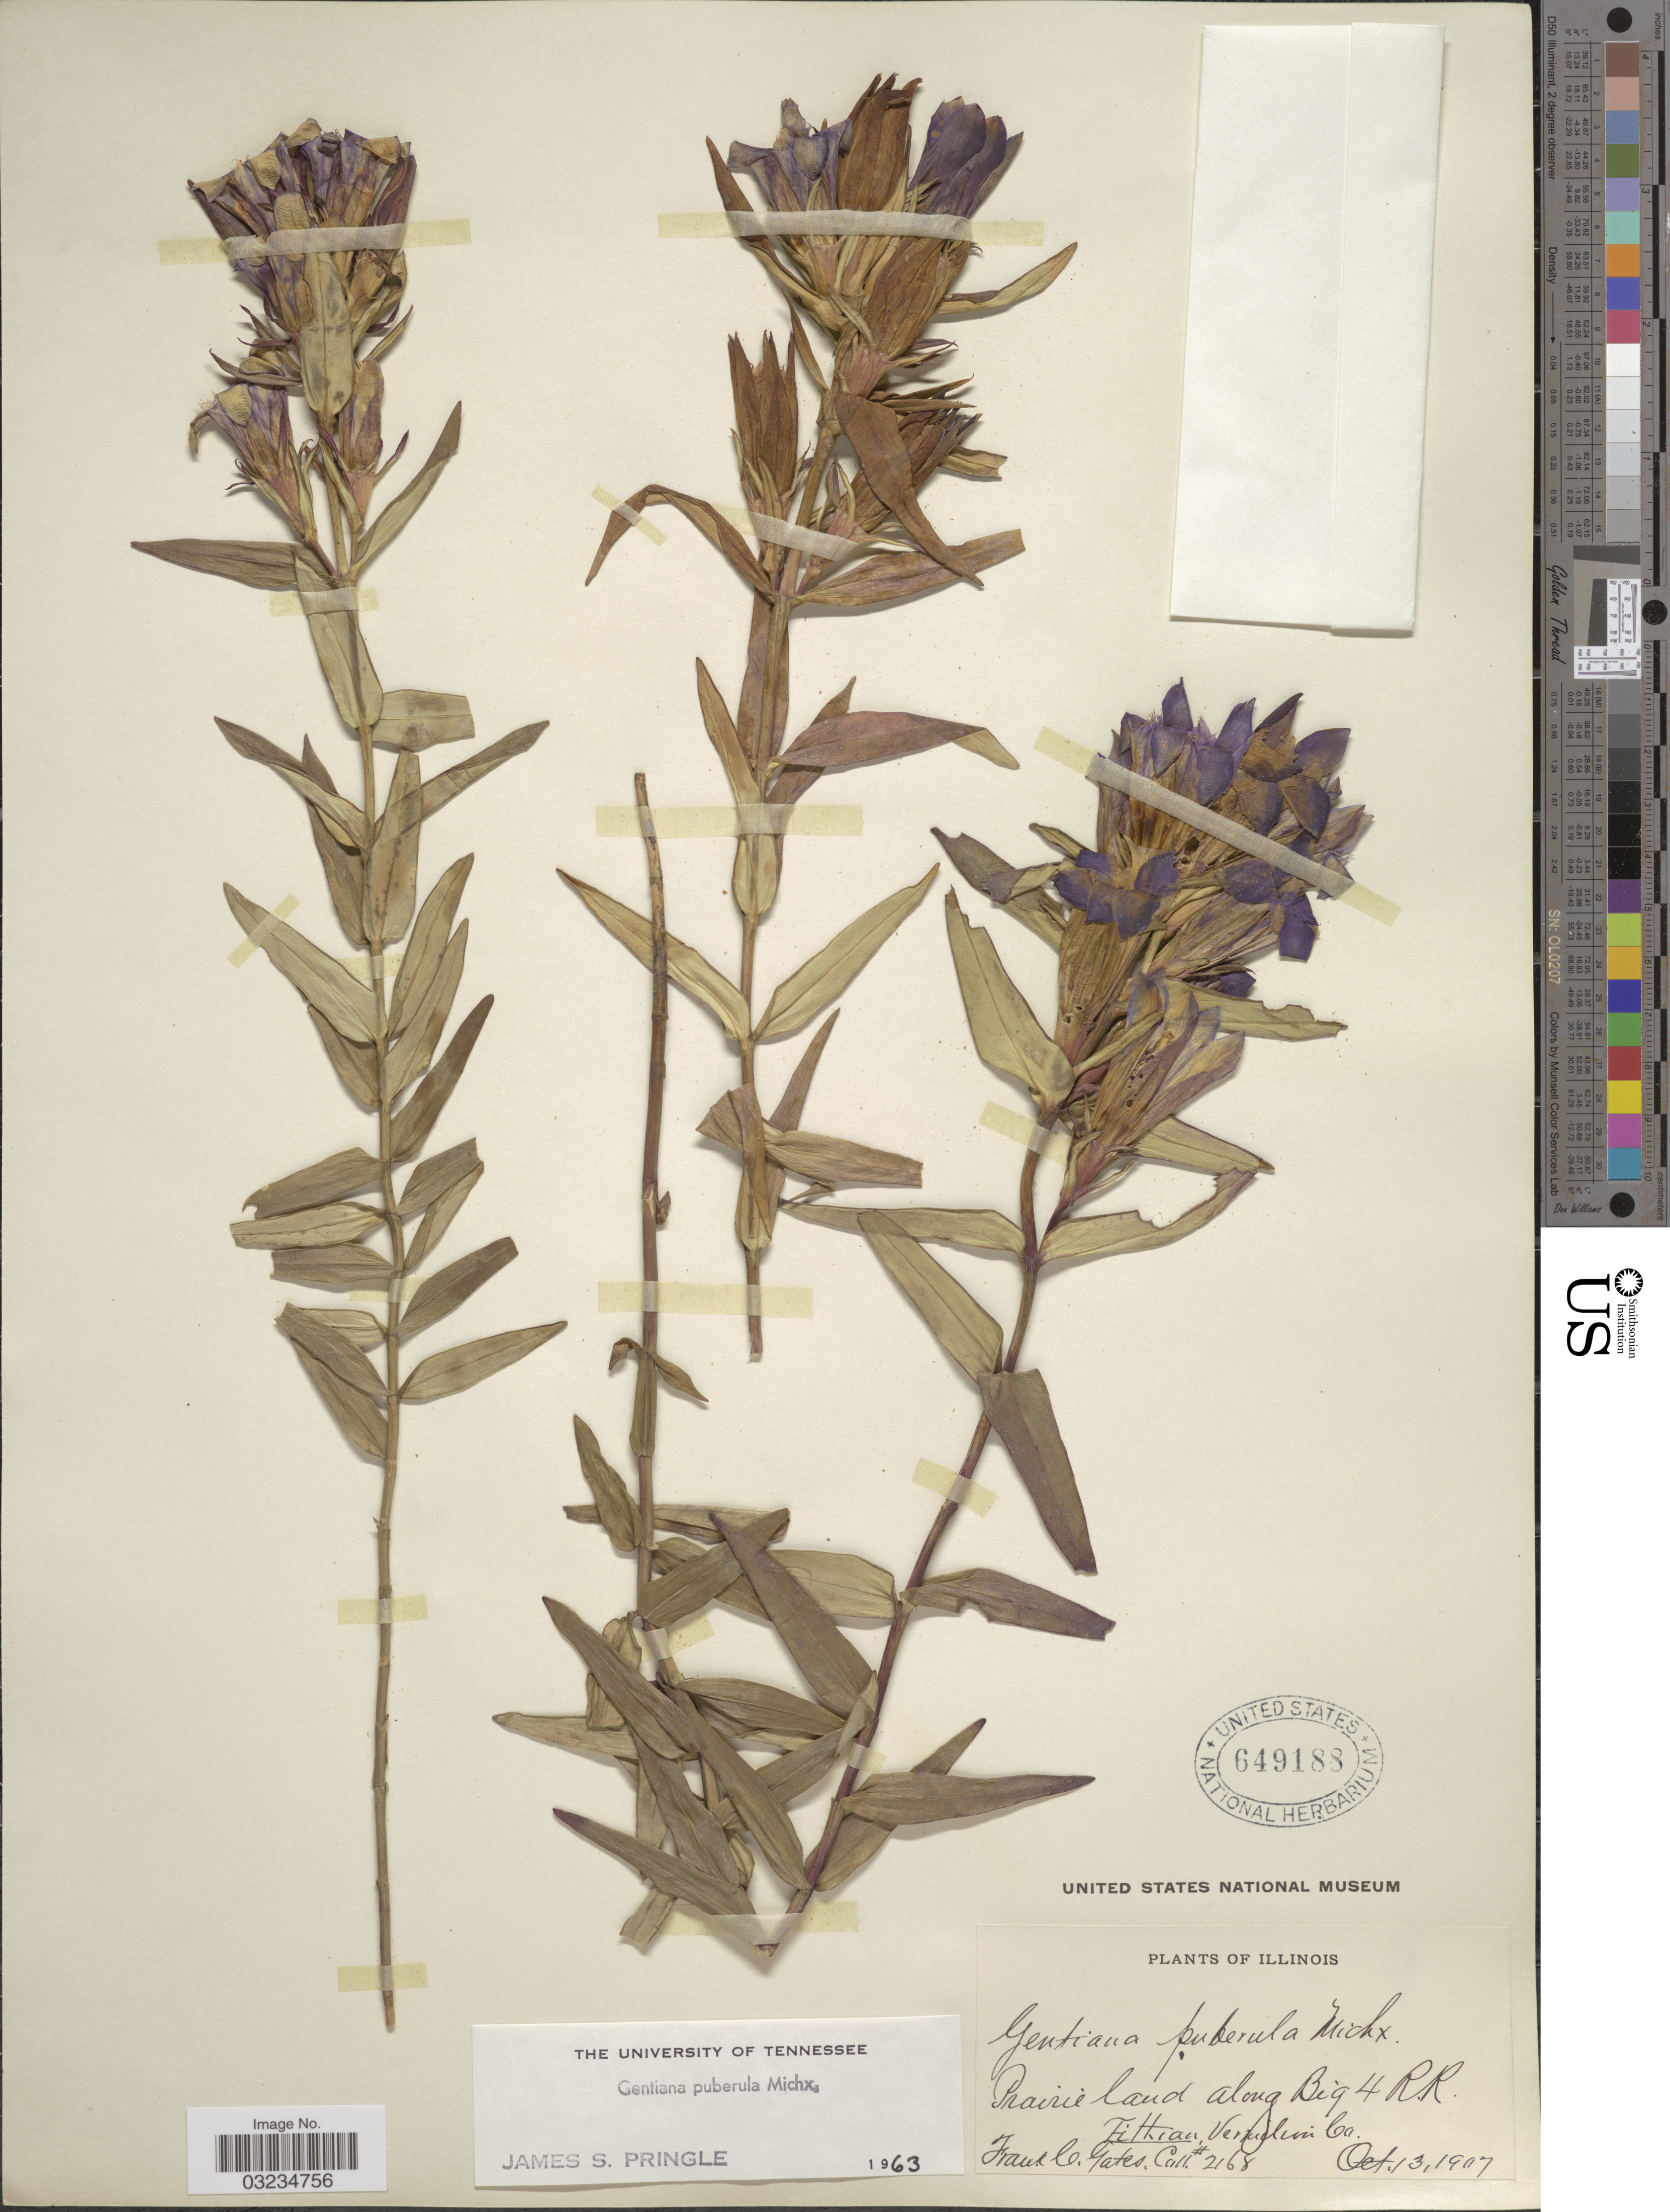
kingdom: Plantae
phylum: Tracheophyta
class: Magnoliopsida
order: Gentianales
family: Gentianaceae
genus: Gentiana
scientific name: Gentiana puberula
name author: Michx.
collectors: F. C. Gates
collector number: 2168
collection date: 1907-10-13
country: United States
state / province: Illinois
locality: Prairie land along Big 4 R.R. Fithian. Vermilion Co.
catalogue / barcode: US 649188